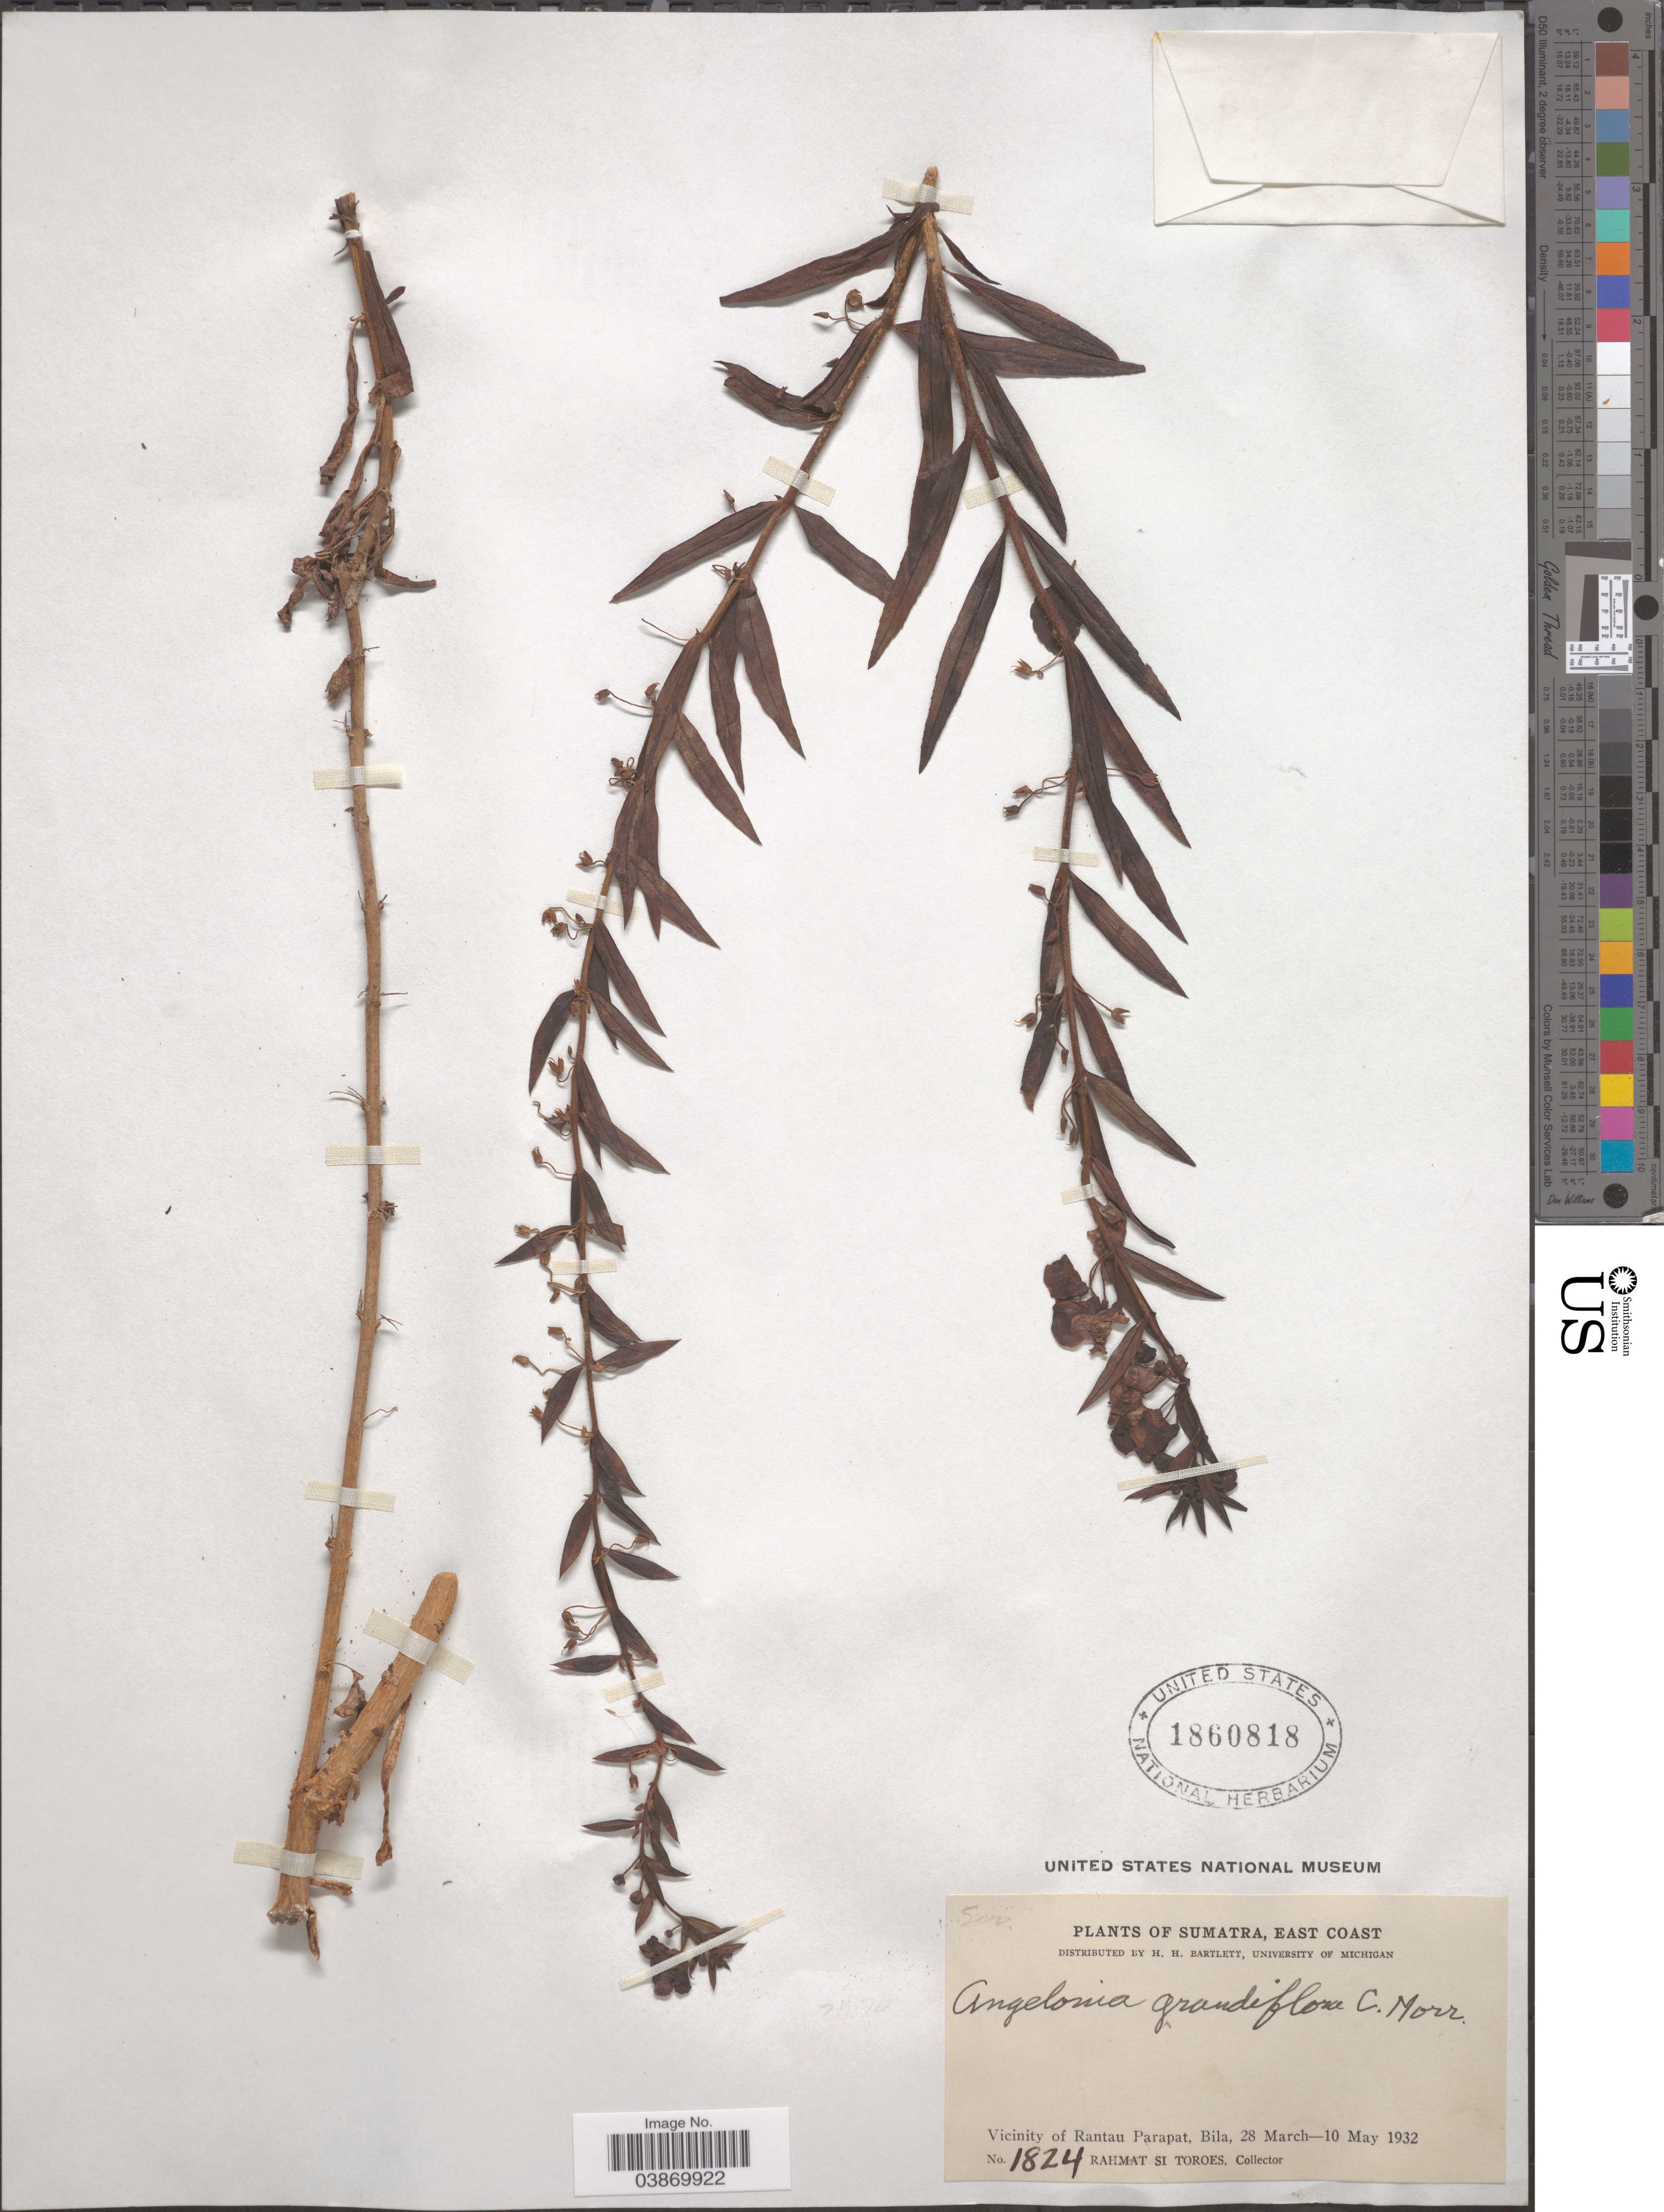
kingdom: Plantae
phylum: Tracheophyta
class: Magnoliopsida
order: Lamiales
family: Plantaginaceae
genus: Angelonia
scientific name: Angelonia grandiflora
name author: C. Morren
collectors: Rahmat Si Boeea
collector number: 1824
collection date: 1932-03-28/1932-05-10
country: Indonesia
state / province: Sumatra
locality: East Coast. Vicinity of Rantau Parapat, Bila.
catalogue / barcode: US 1860818